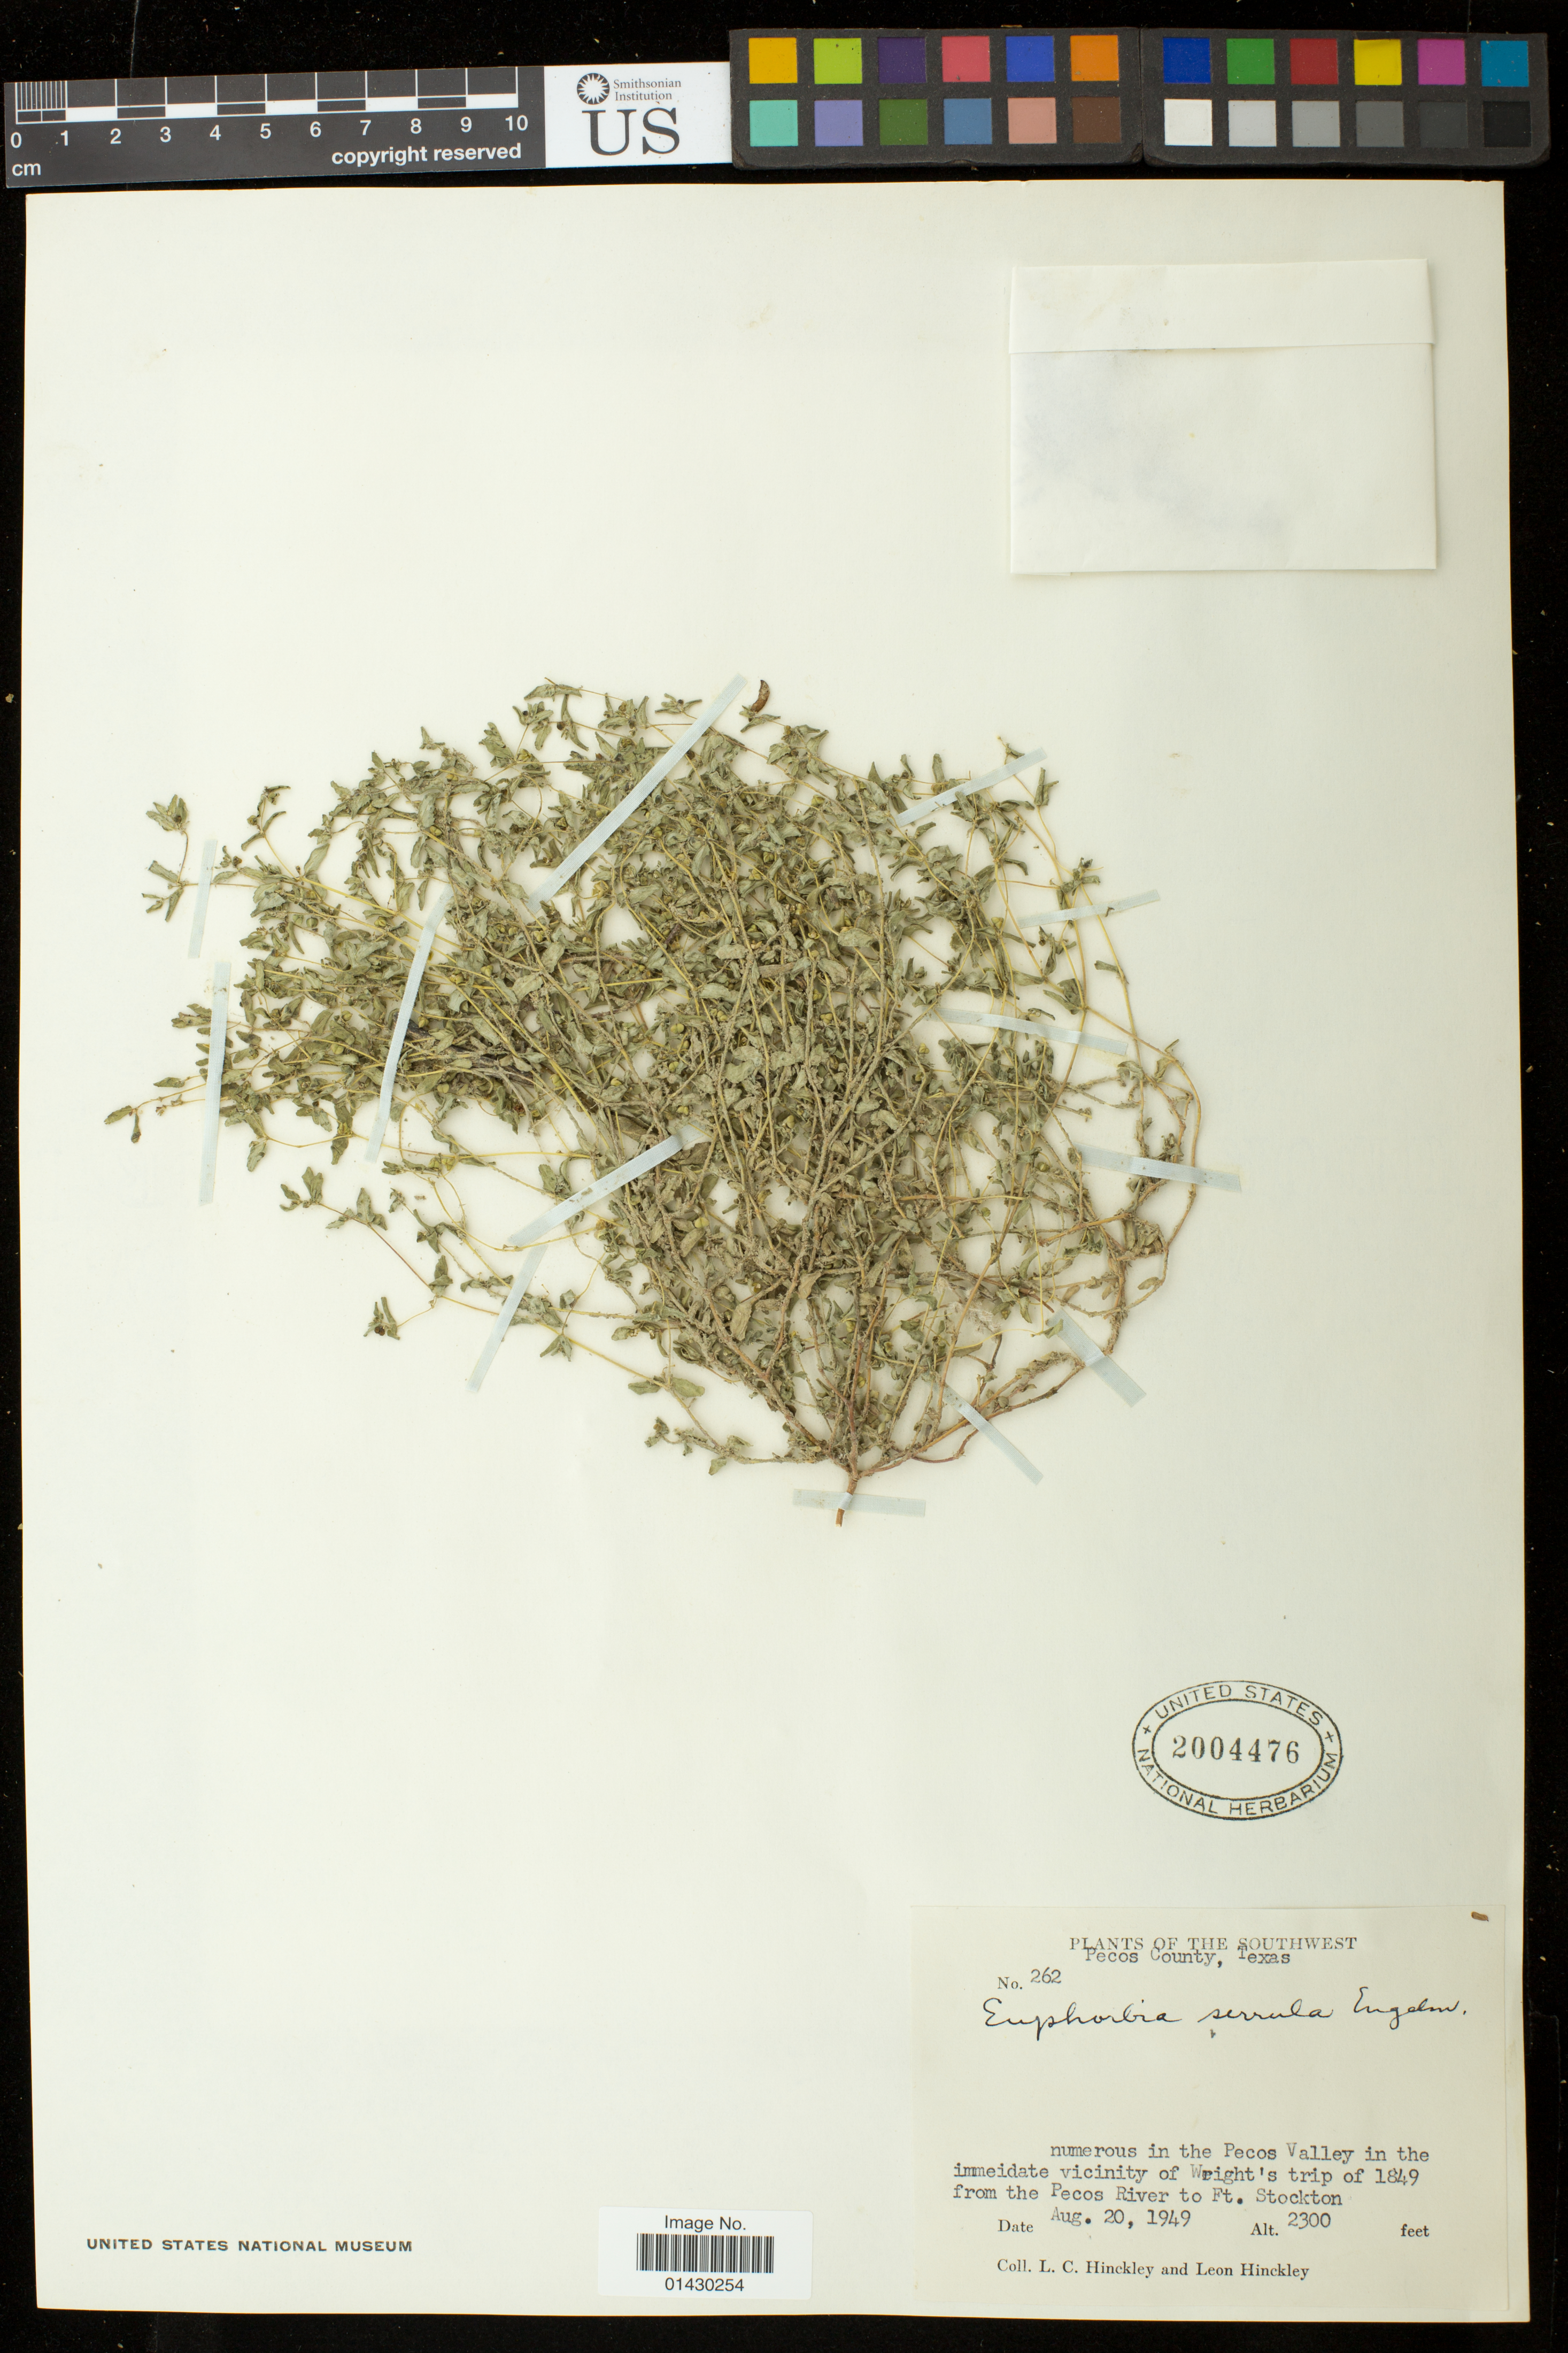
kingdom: Plantae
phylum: Tracheophyta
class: Magnoliopsida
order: Malpighiales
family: Euphorbiaceae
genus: Euphorbia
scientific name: Euphorbia serrula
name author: Engelm. in Emory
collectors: L. Hinckley & L. Hinckley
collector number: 262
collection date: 1949-08-20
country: United States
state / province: Texas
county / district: Pecos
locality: Pecos Valley in the immediate vicinity of Wright's trip of 1849 from the Pecos River to Ft. Stockton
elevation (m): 701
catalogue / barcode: US 2004476